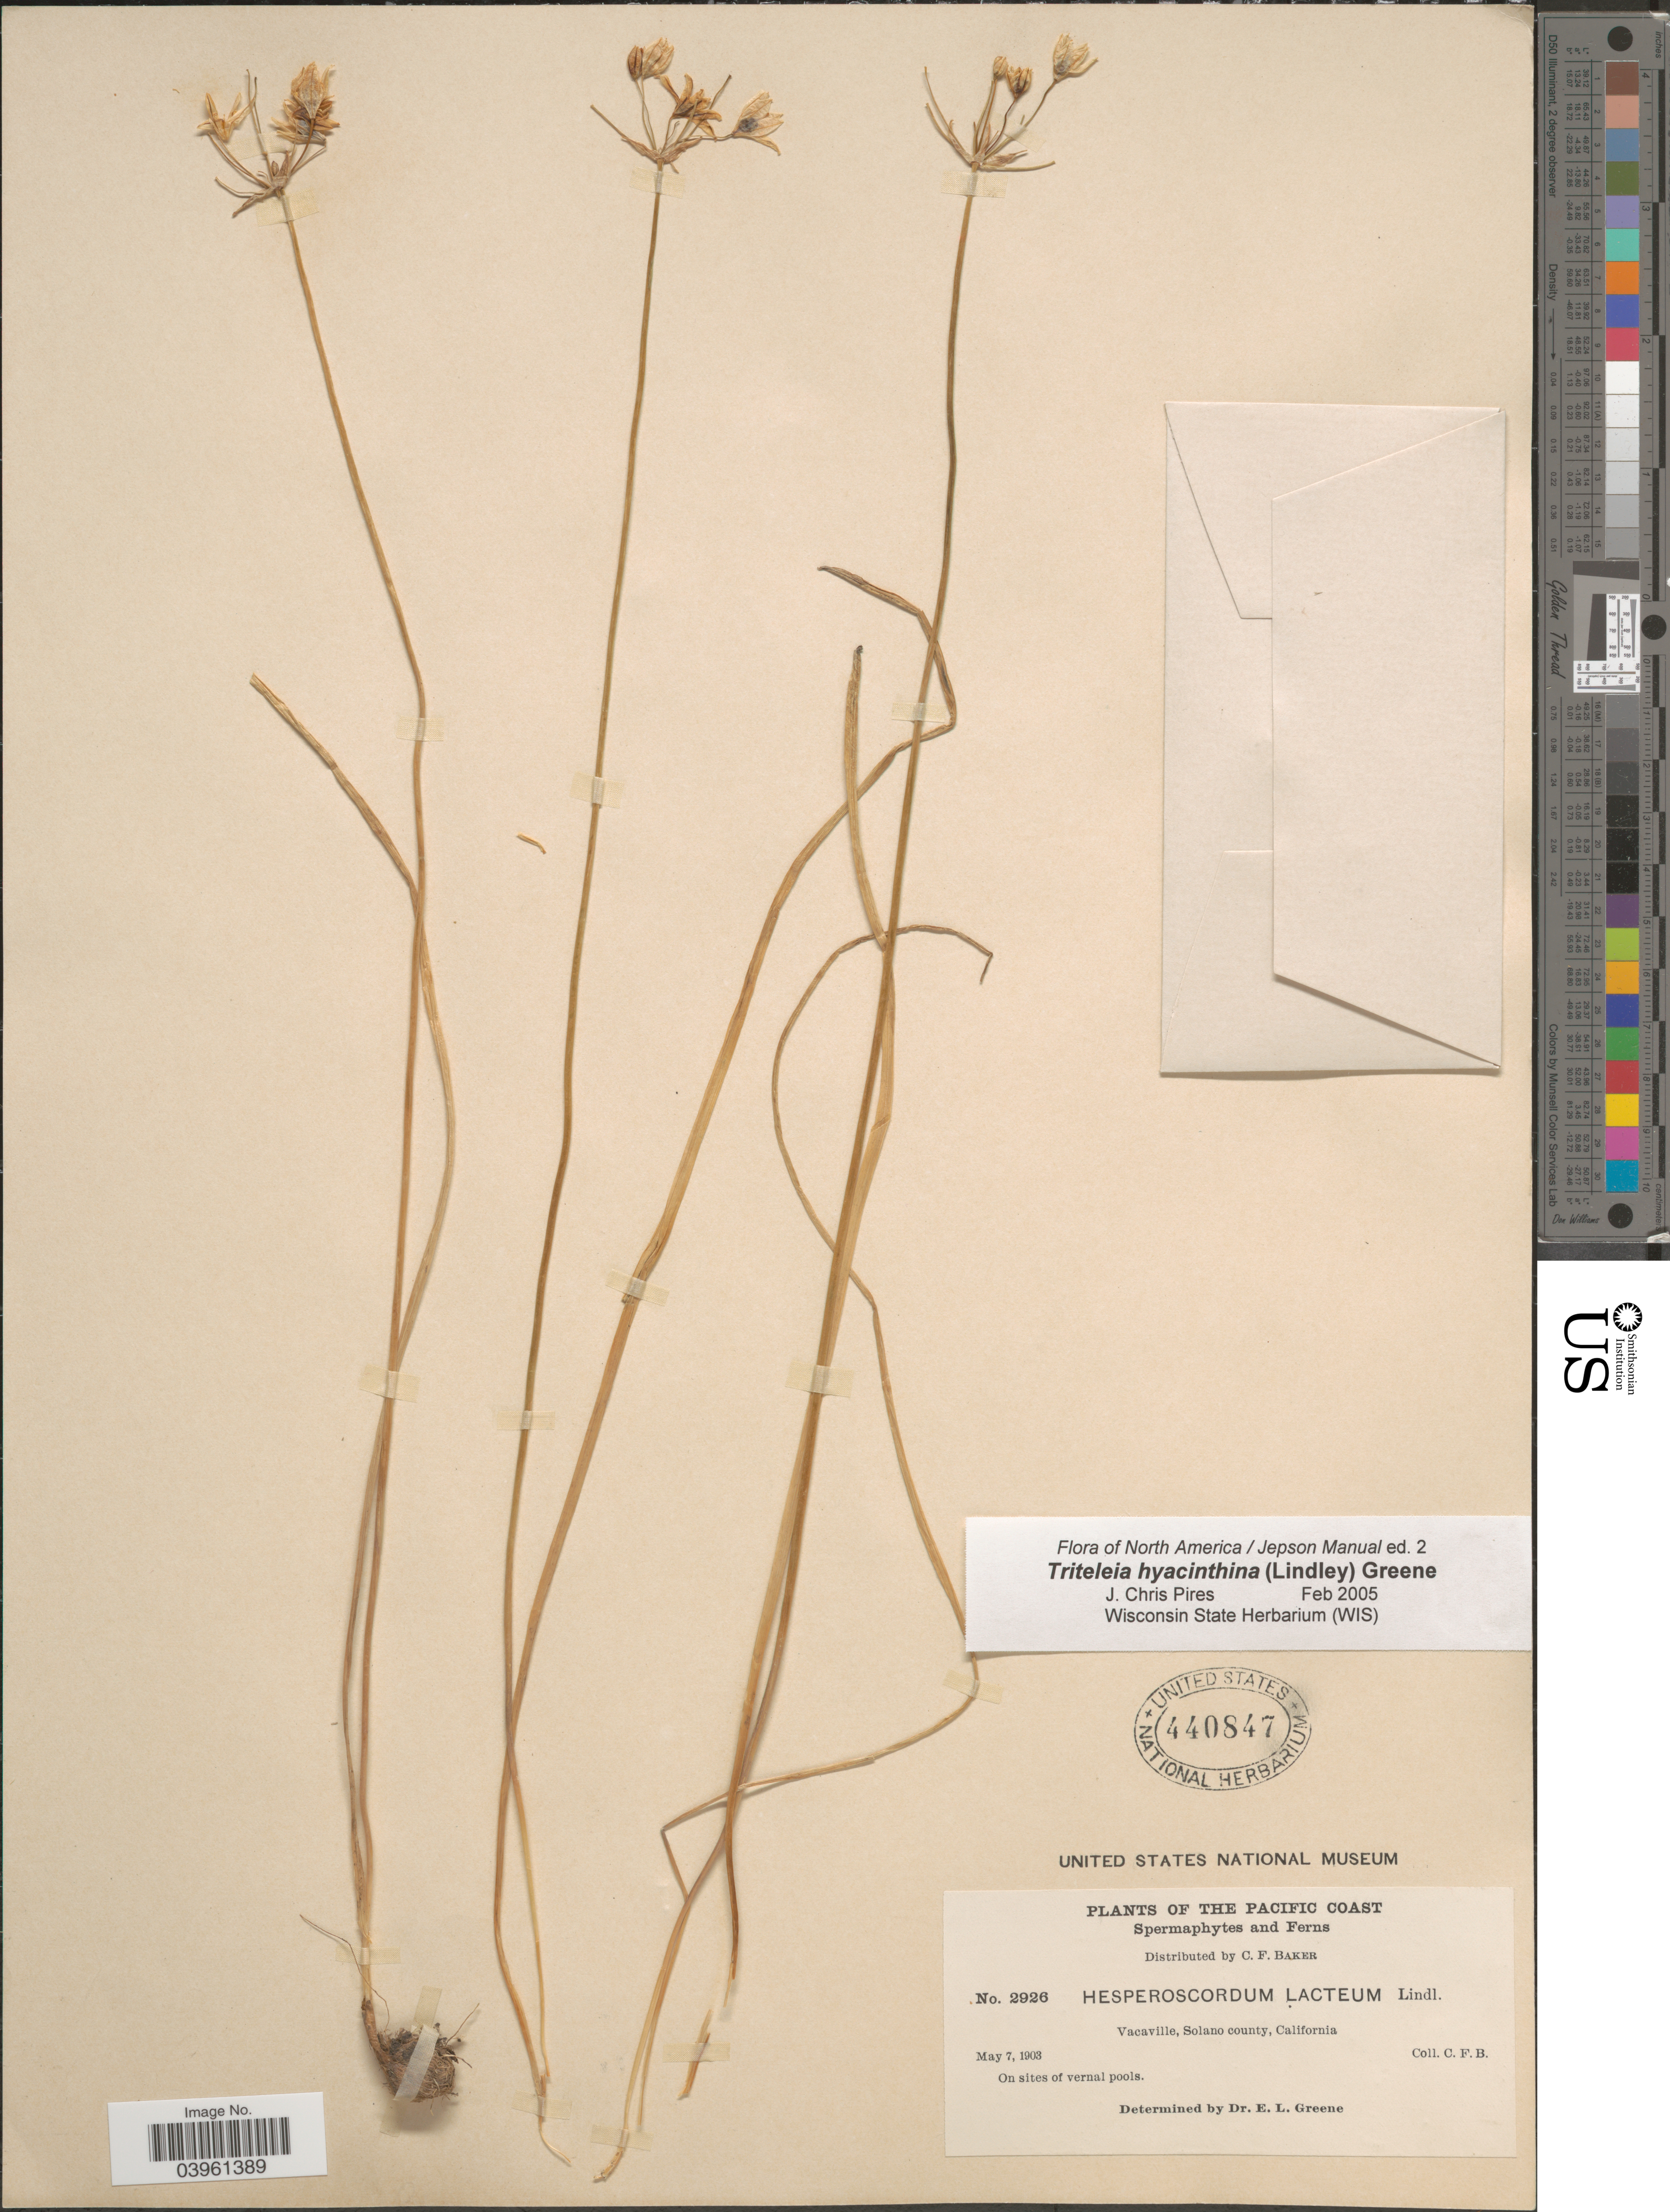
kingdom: Plantae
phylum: Tracheophyta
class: Liliopsida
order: Asparagales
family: Asparagaceae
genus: Triteleia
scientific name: Triteleia hyacinthina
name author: (Lindl.) Greene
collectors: C. F. Baker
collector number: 2926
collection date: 1903-05-07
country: United States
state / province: California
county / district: Solano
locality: The Pacific Coast. Vacaville, Solano county.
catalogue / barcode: US 440847